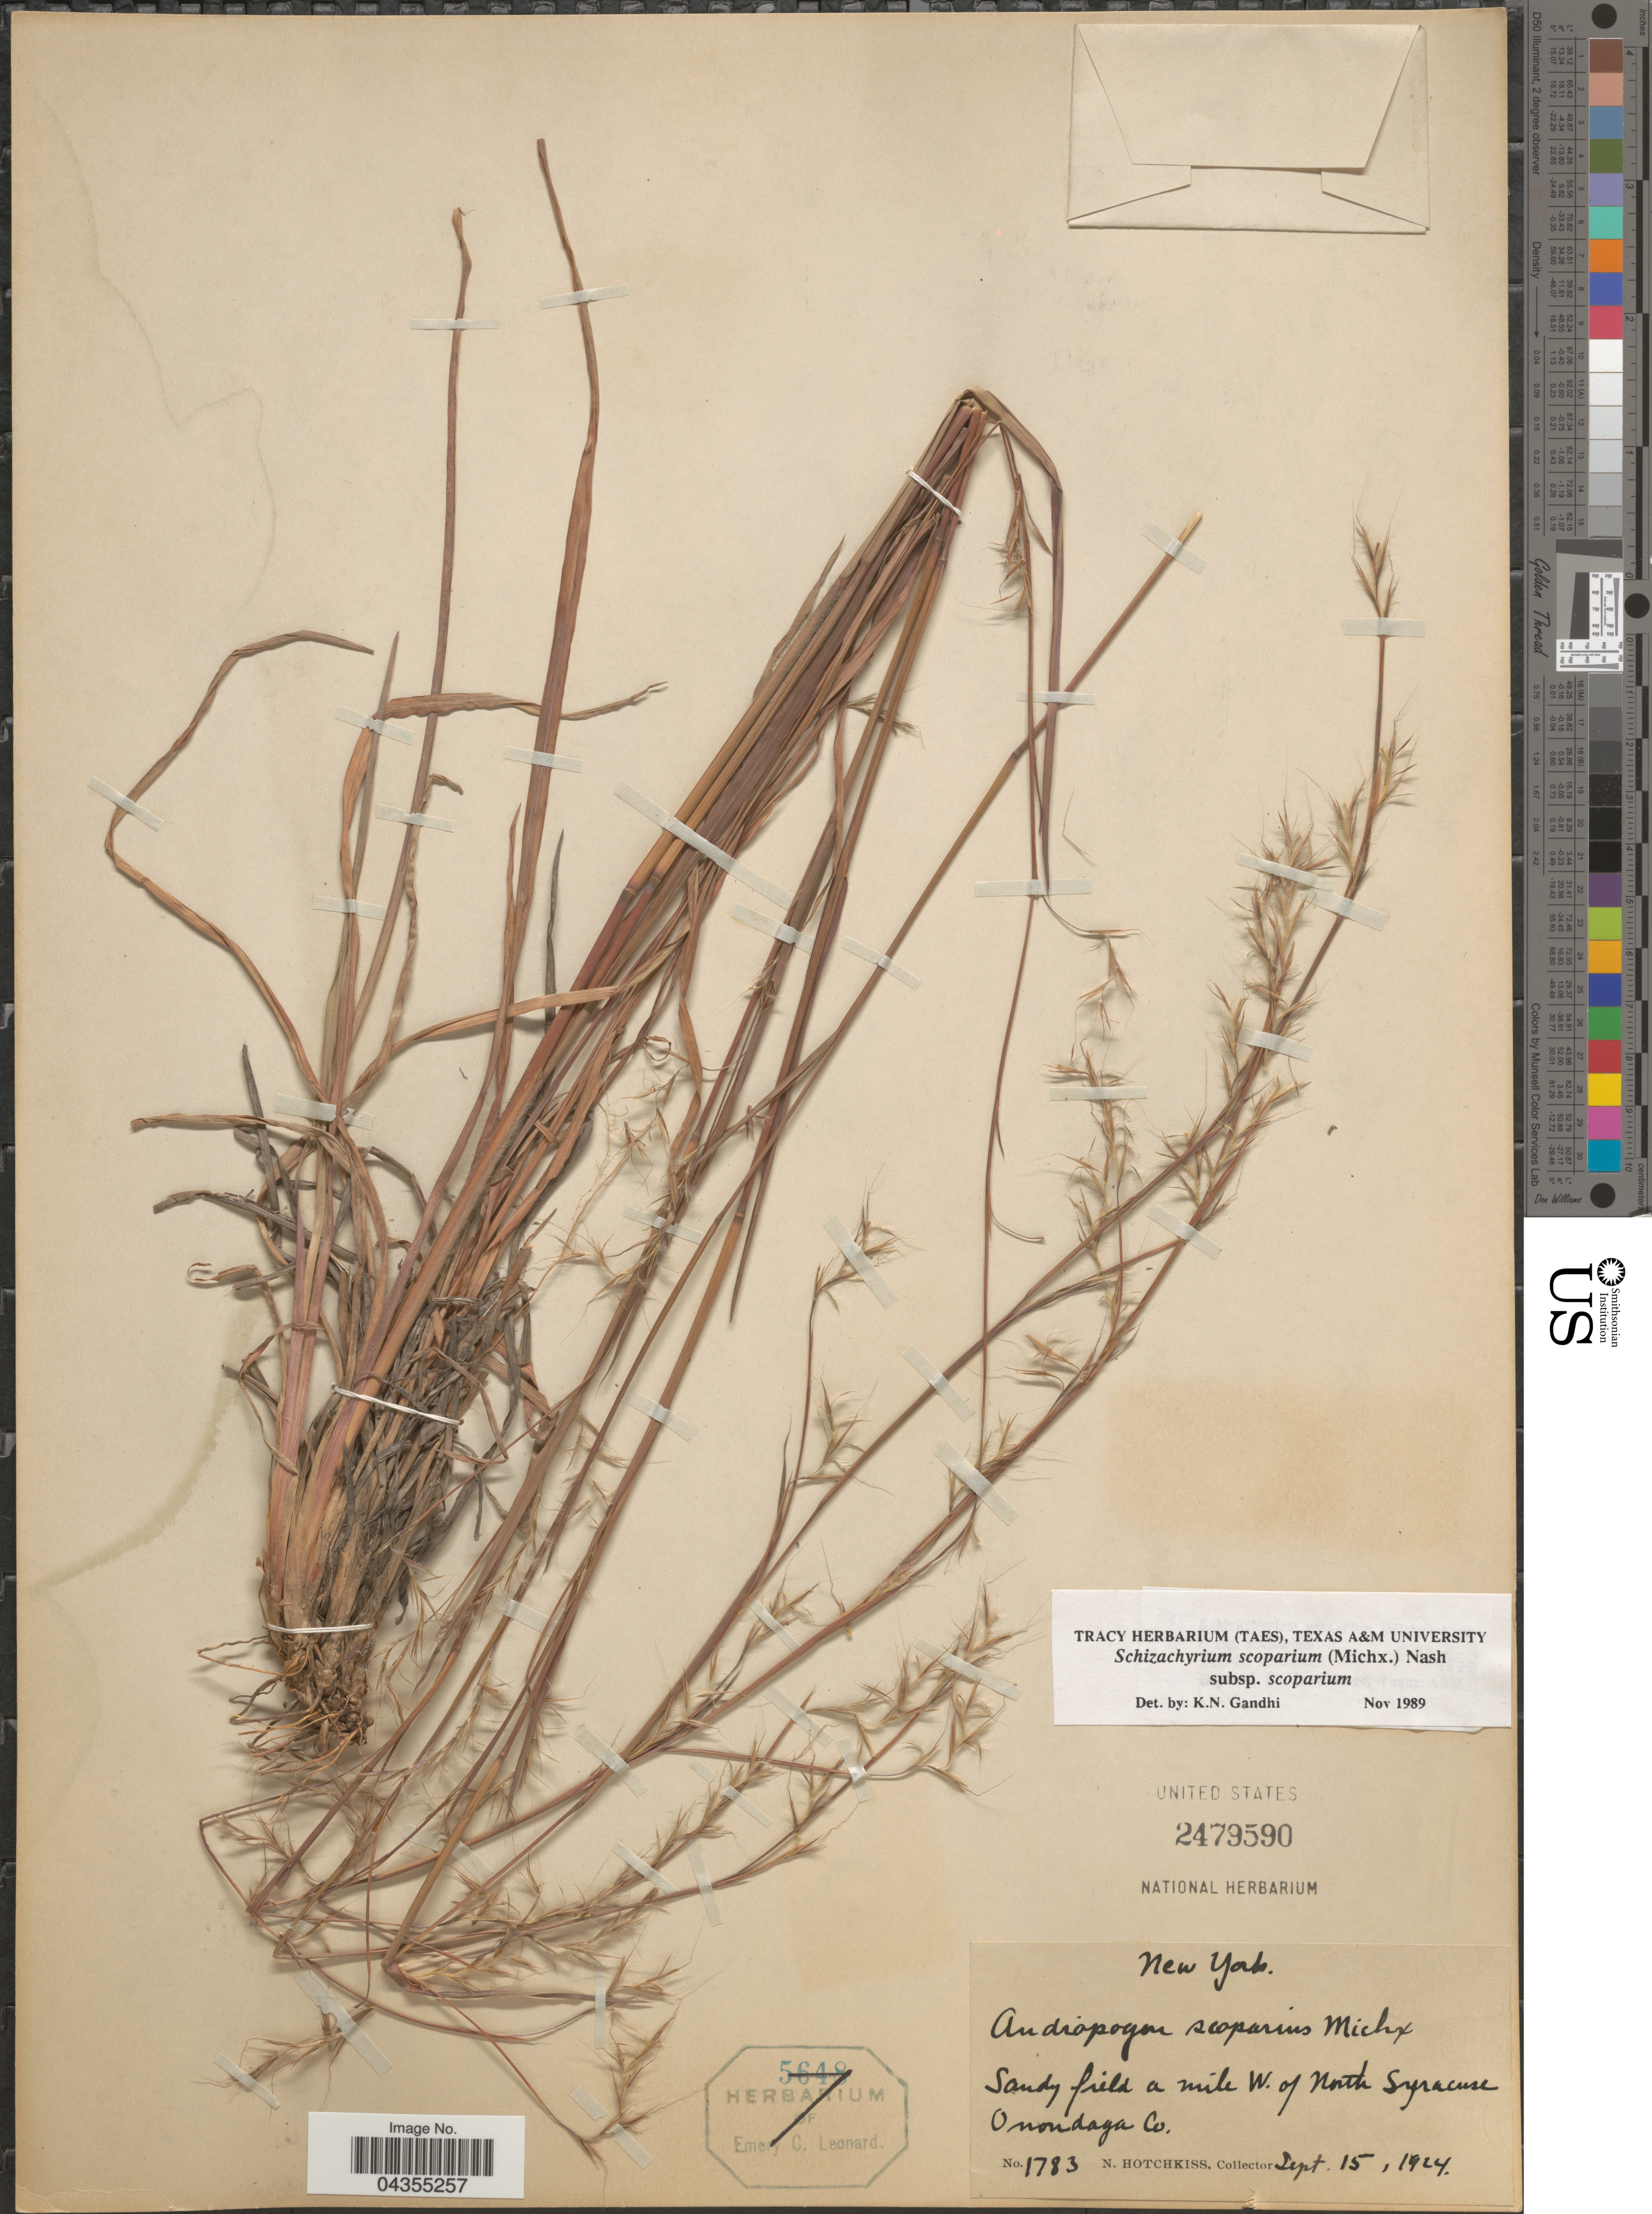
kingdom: Plantae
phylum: Tracheophyta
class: Liliopsida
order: Poales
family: Poaceae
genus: Schizachyrium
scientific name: Schizachyrium scoparium var. scoparium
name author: (Michx.) Nash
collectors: N. Hotchkiss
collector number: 1783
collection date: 1924-09-15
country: United States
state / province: New York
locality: Sandy field a mile W. of North Syracuse. Onondaga Co.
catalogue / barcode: US 2479590